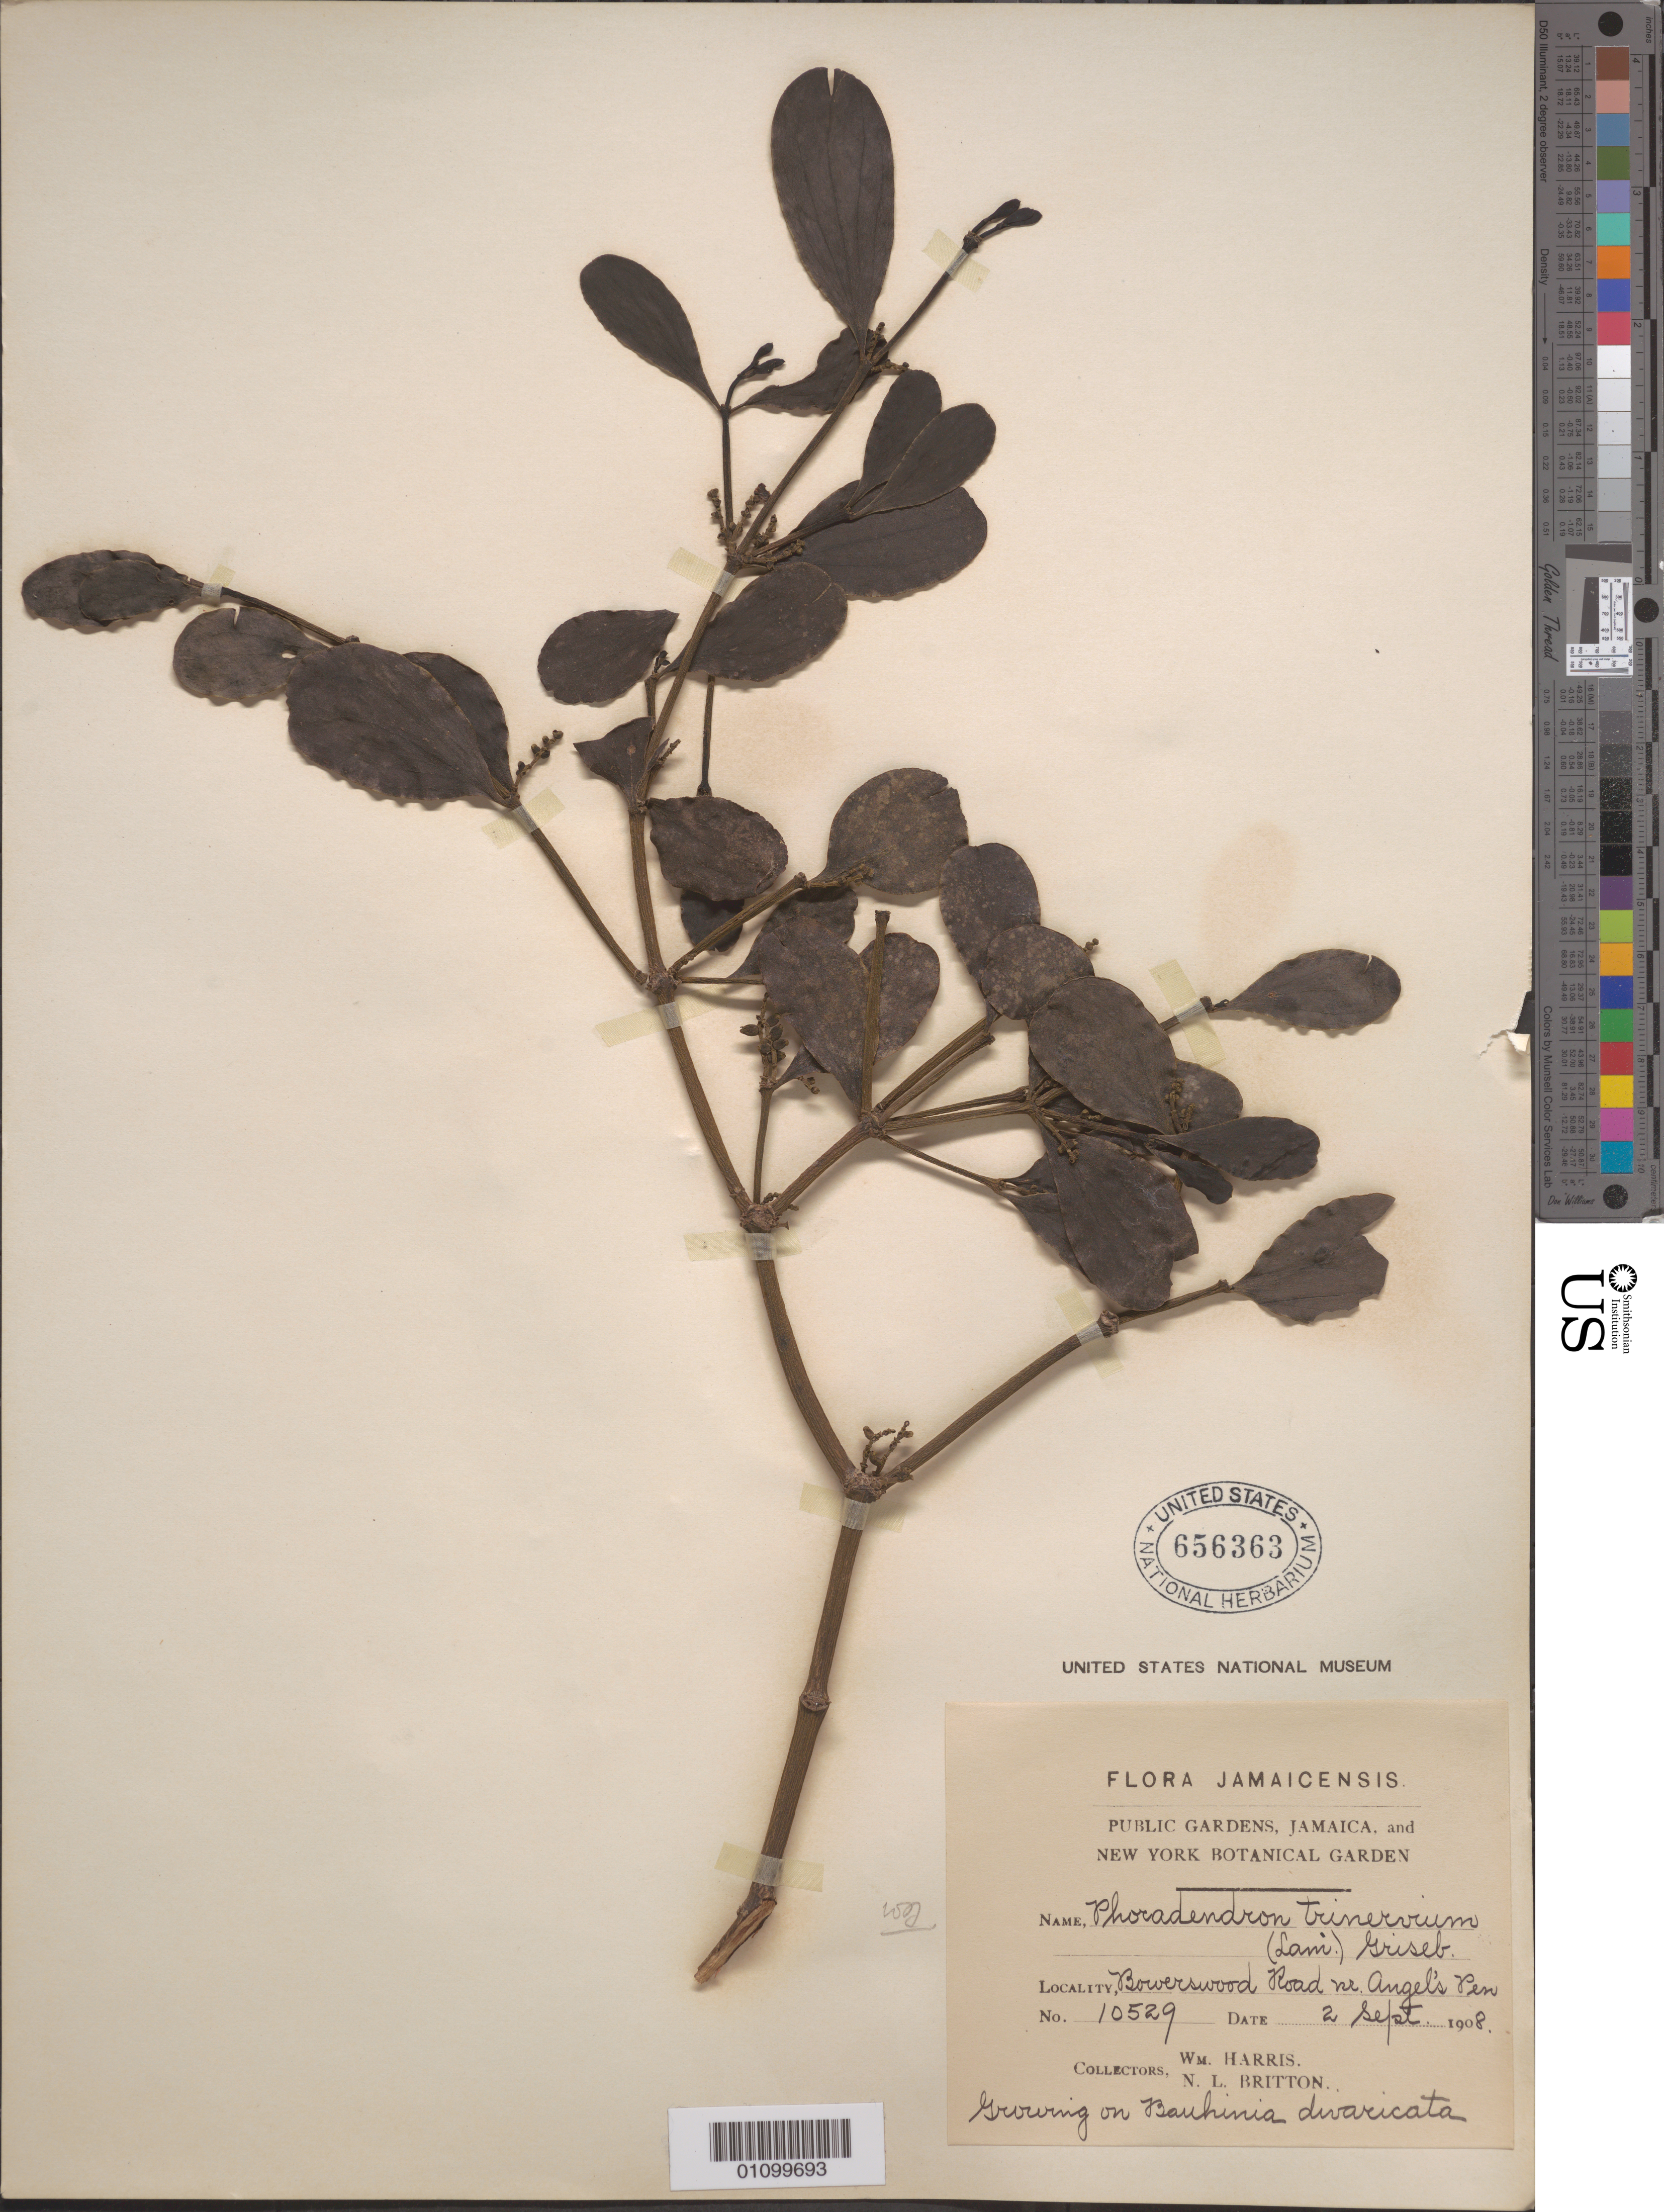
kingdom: Plantae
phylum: Tracheophyta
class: Magnoliopsida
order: Santalales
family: Viscaceae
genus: Phoradendron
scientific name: Phoradendron trinervium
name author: (Lam.) Griseb.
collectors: W. Harris & N. Britton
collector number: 10529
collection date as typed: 02 Sep 1908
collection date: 1908-09-02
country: Jamaica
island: Jamaica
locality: Bowerswood Road near Angel's Ben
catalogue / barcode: US 656363